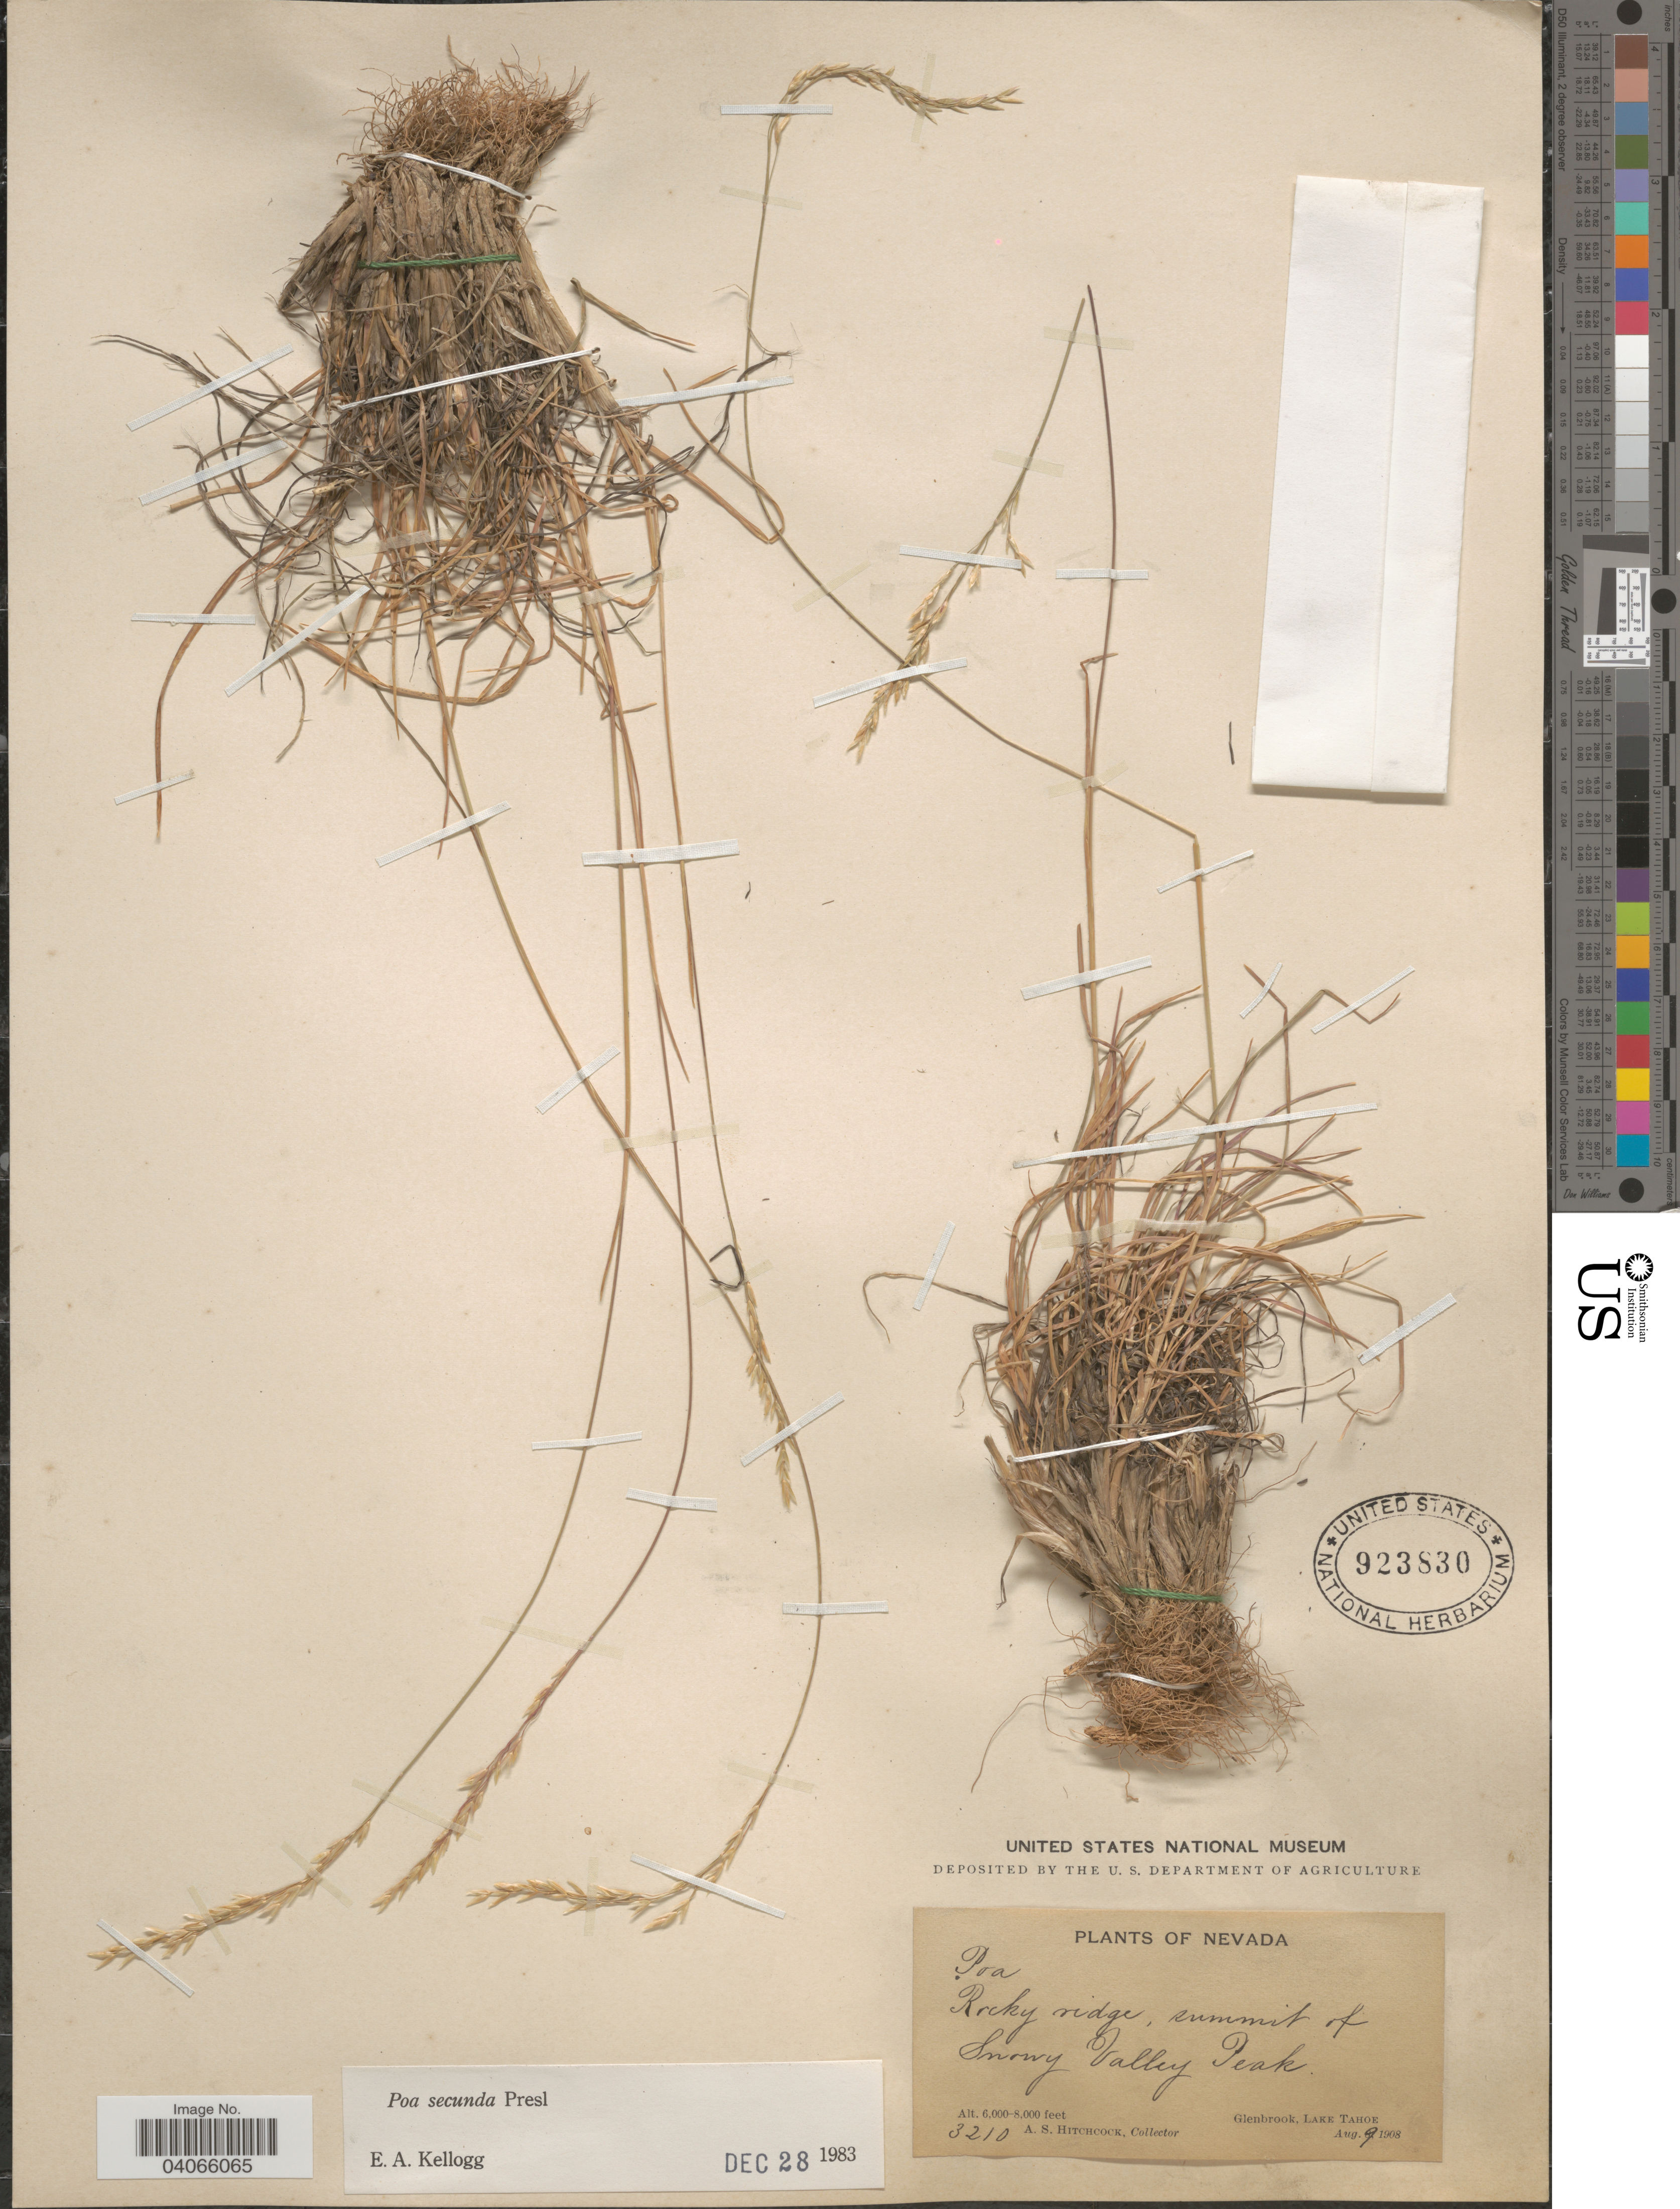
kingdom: Plantae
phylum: Tracheophyta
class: Liliopsida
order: Poales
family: Poaceae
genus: Poa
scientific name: Poa secunda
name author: J. Presl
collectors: A. S. Hitchcock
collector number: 3210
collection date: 1908-08-09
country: United States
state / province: Nevada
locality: Summit of Snowy Valley Peak. Glenbrook, Lake Tahoe.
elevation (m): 1829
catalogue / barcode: US 923830